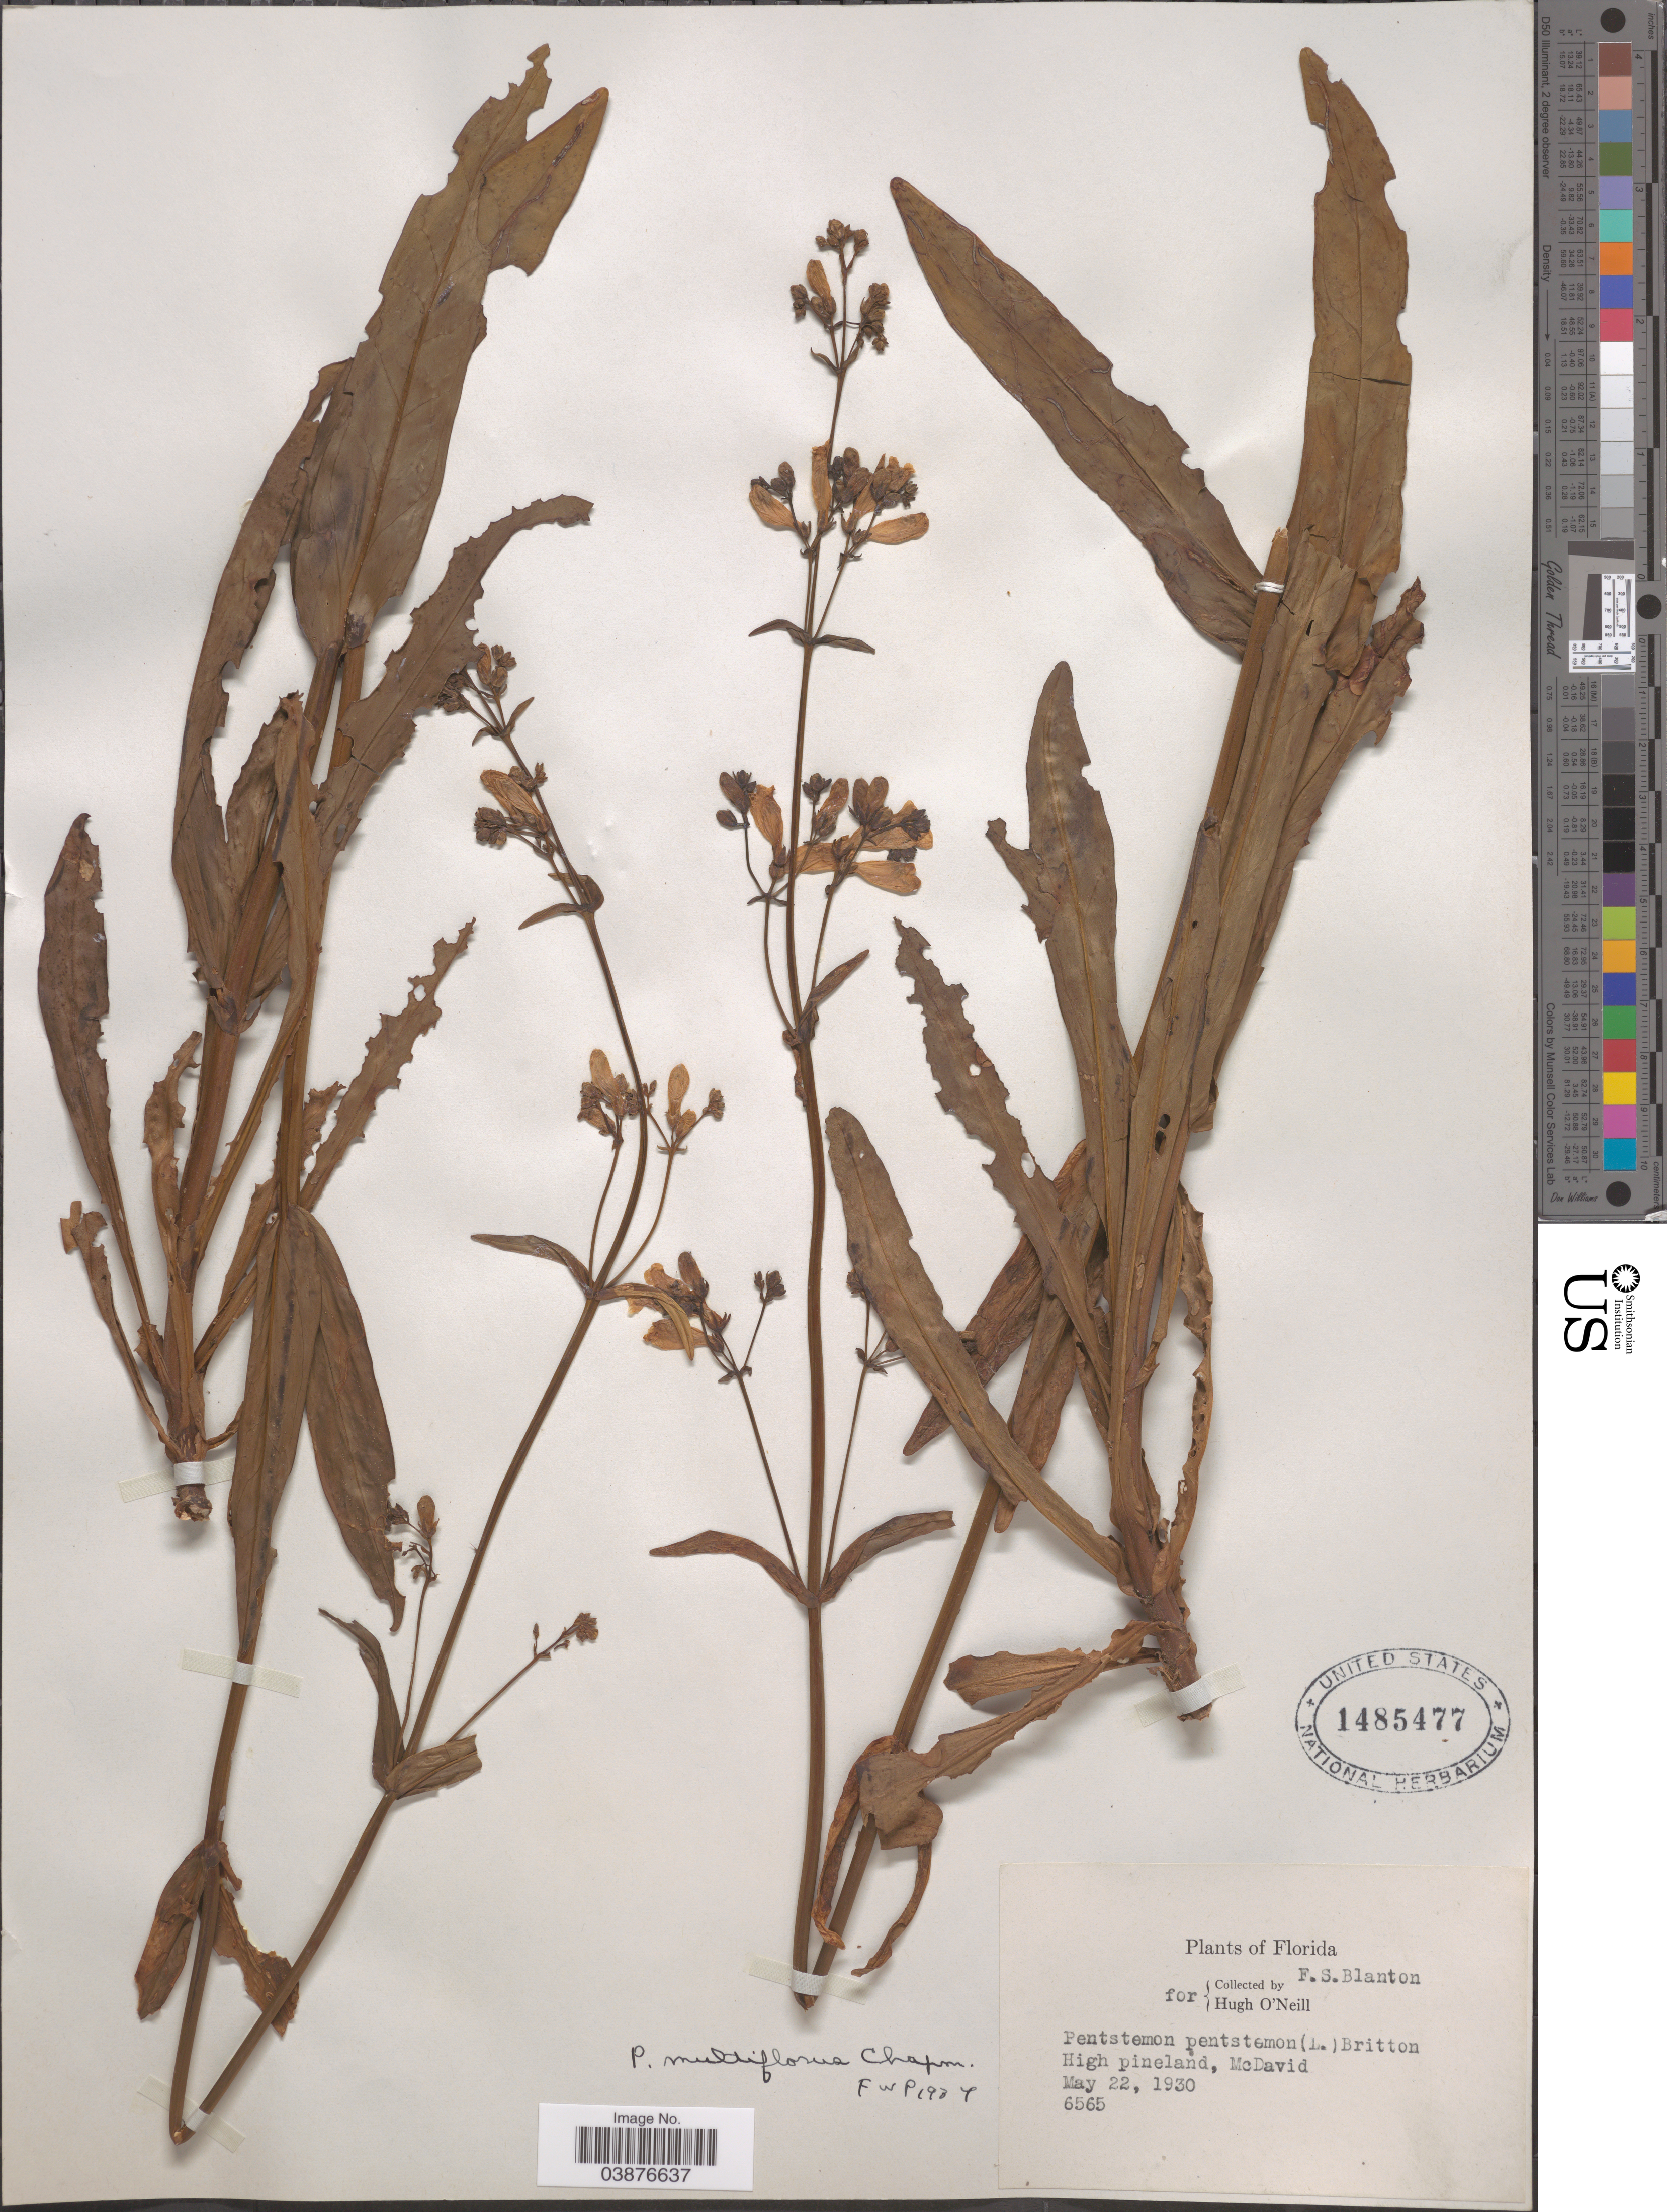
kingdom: Plantae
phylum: Tracheophyta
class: Magnoliopsida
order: Lamiales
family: Plantaginaceae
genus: Penstemon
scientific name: Penstemon multiflorus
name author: (Benth.) Chapm. ex Small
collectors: H. O'Neill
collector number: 6565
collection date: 1930-05-22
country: United States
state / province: Florida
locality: High pineland, McDavid.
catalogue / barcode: US 1485477